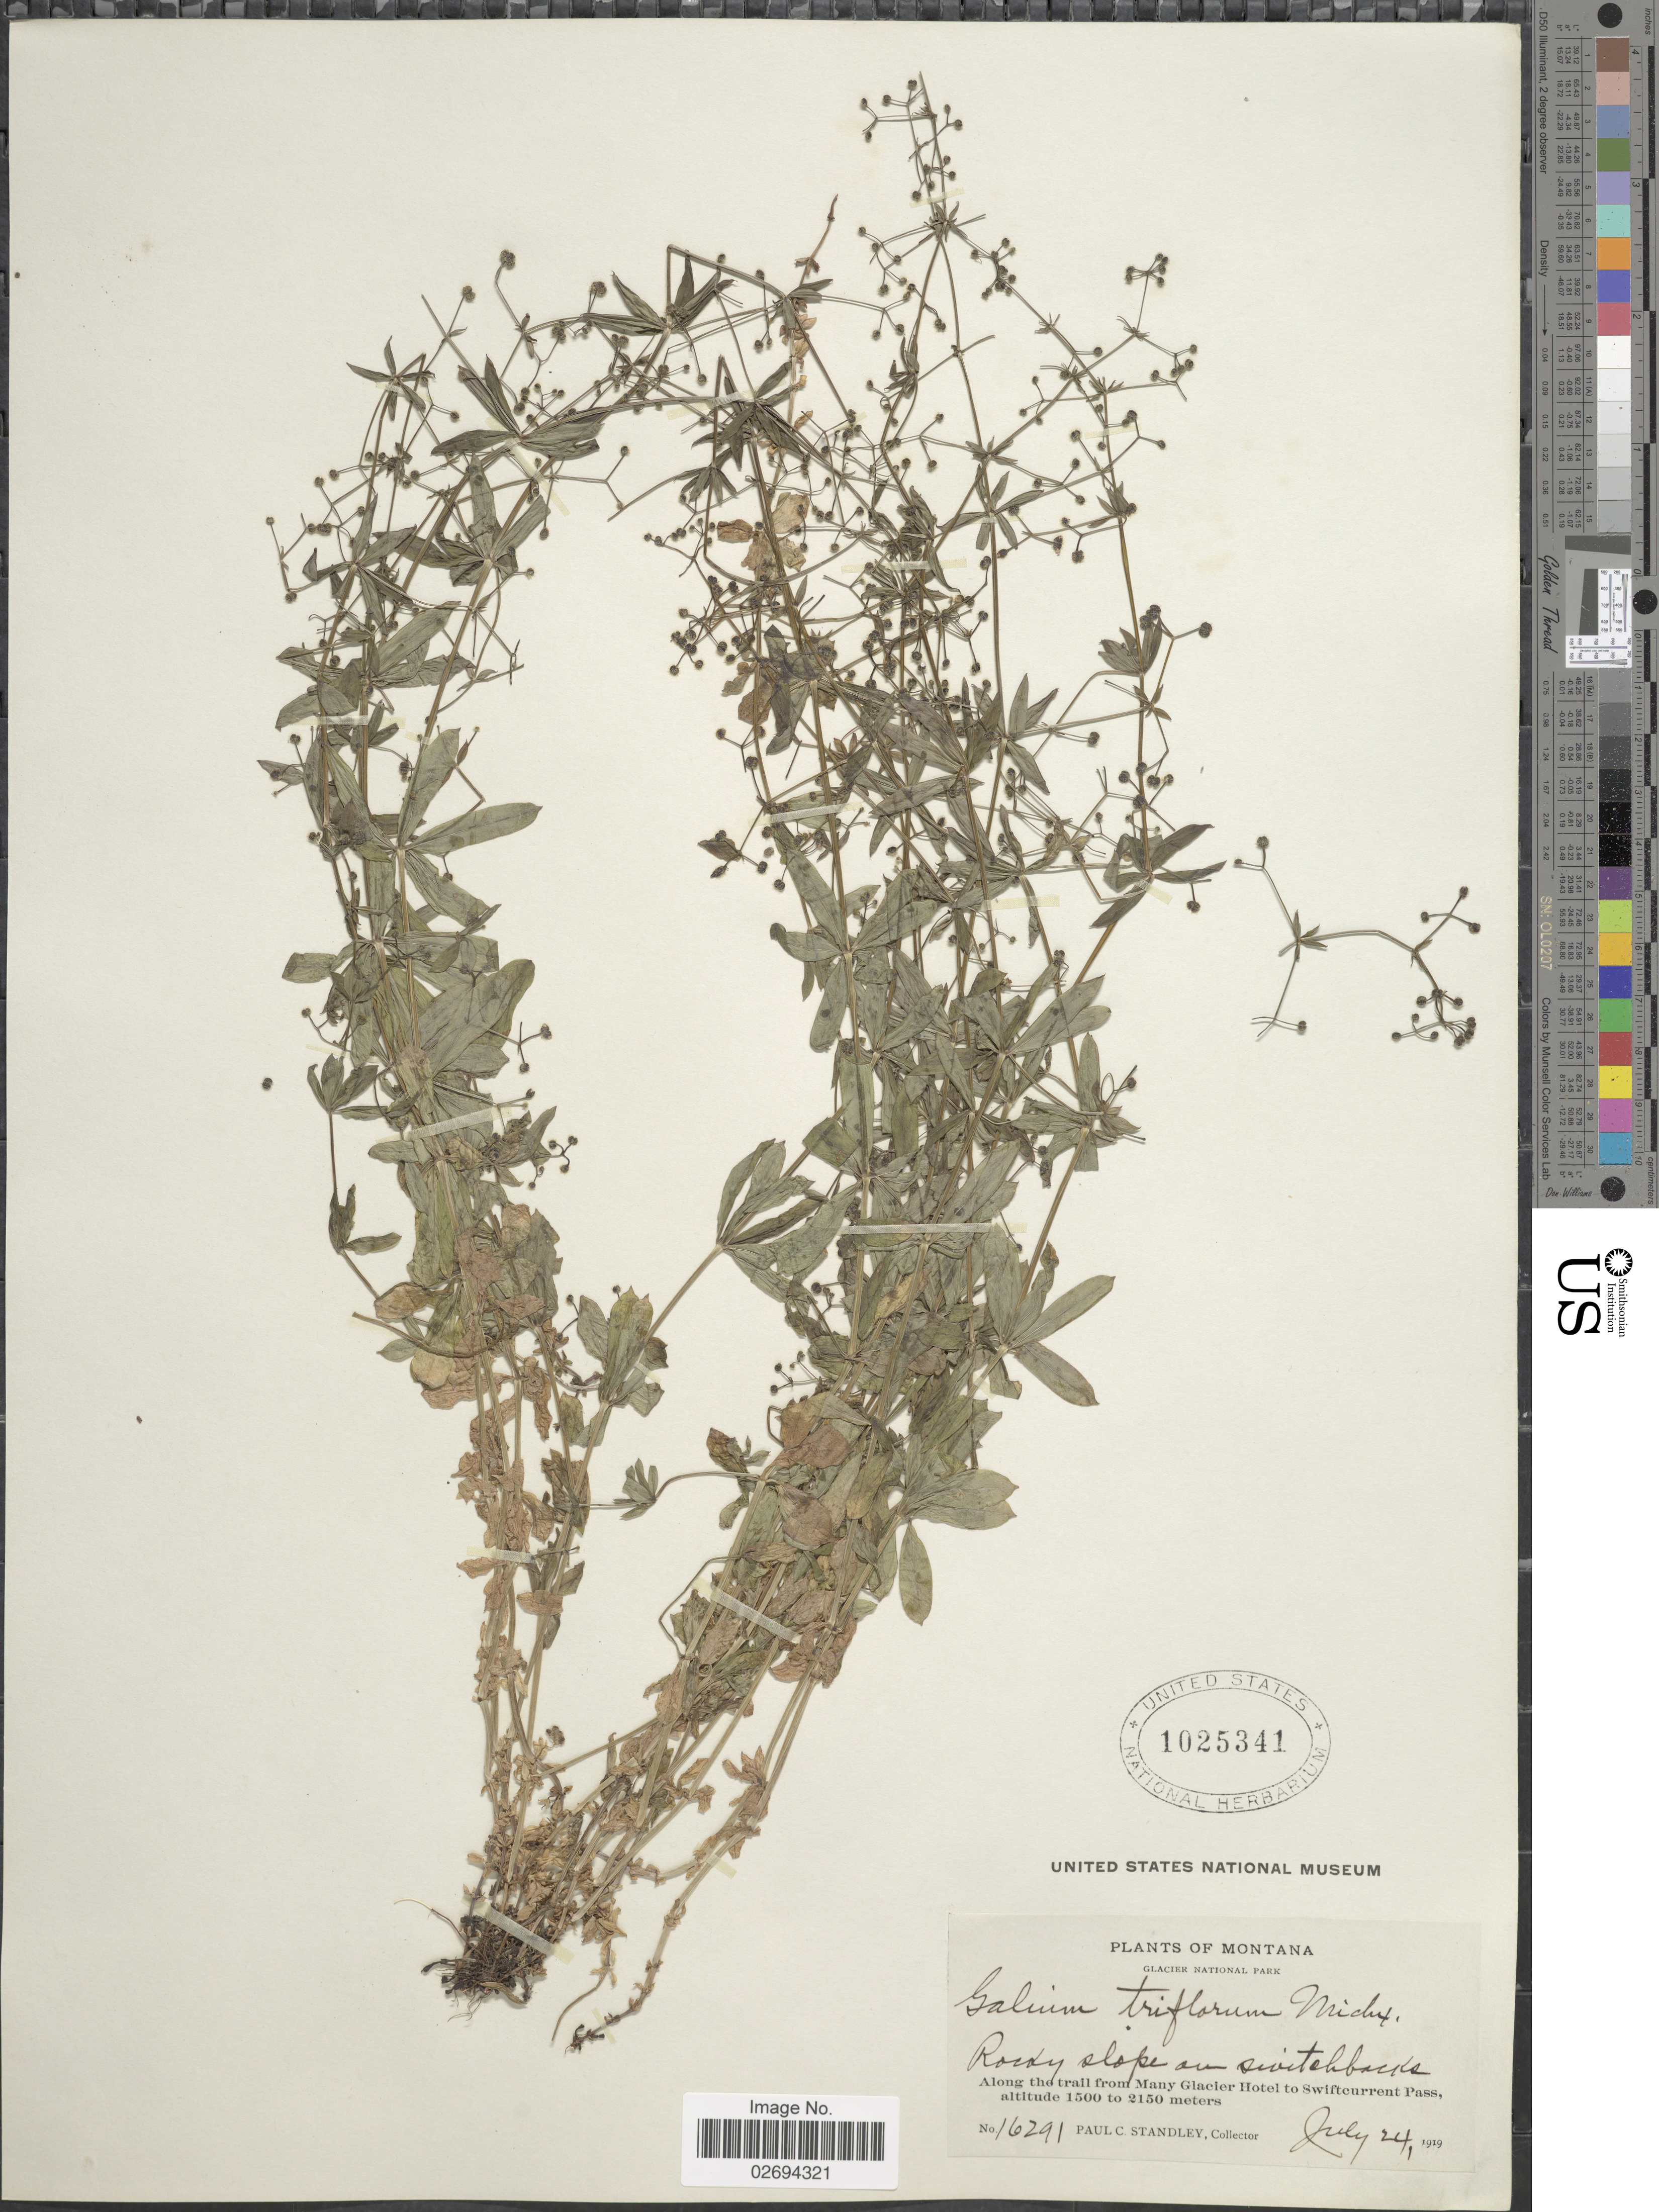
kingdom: Plantae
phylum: Tracheophyta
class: Magnoliopsida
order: Gentianales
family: Rubiaceae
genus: Galium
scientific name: Galium triflorum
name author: Michx.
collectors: P. C. Standley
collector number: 16291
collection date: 1919-07-24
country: United States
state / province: Montana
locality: Glacier National Park. Rocky slope on switchbacks. Along the trail from Many Glacier Hotel to Swiftcurrent Pass.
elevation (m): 1500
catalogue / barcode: US 1025341